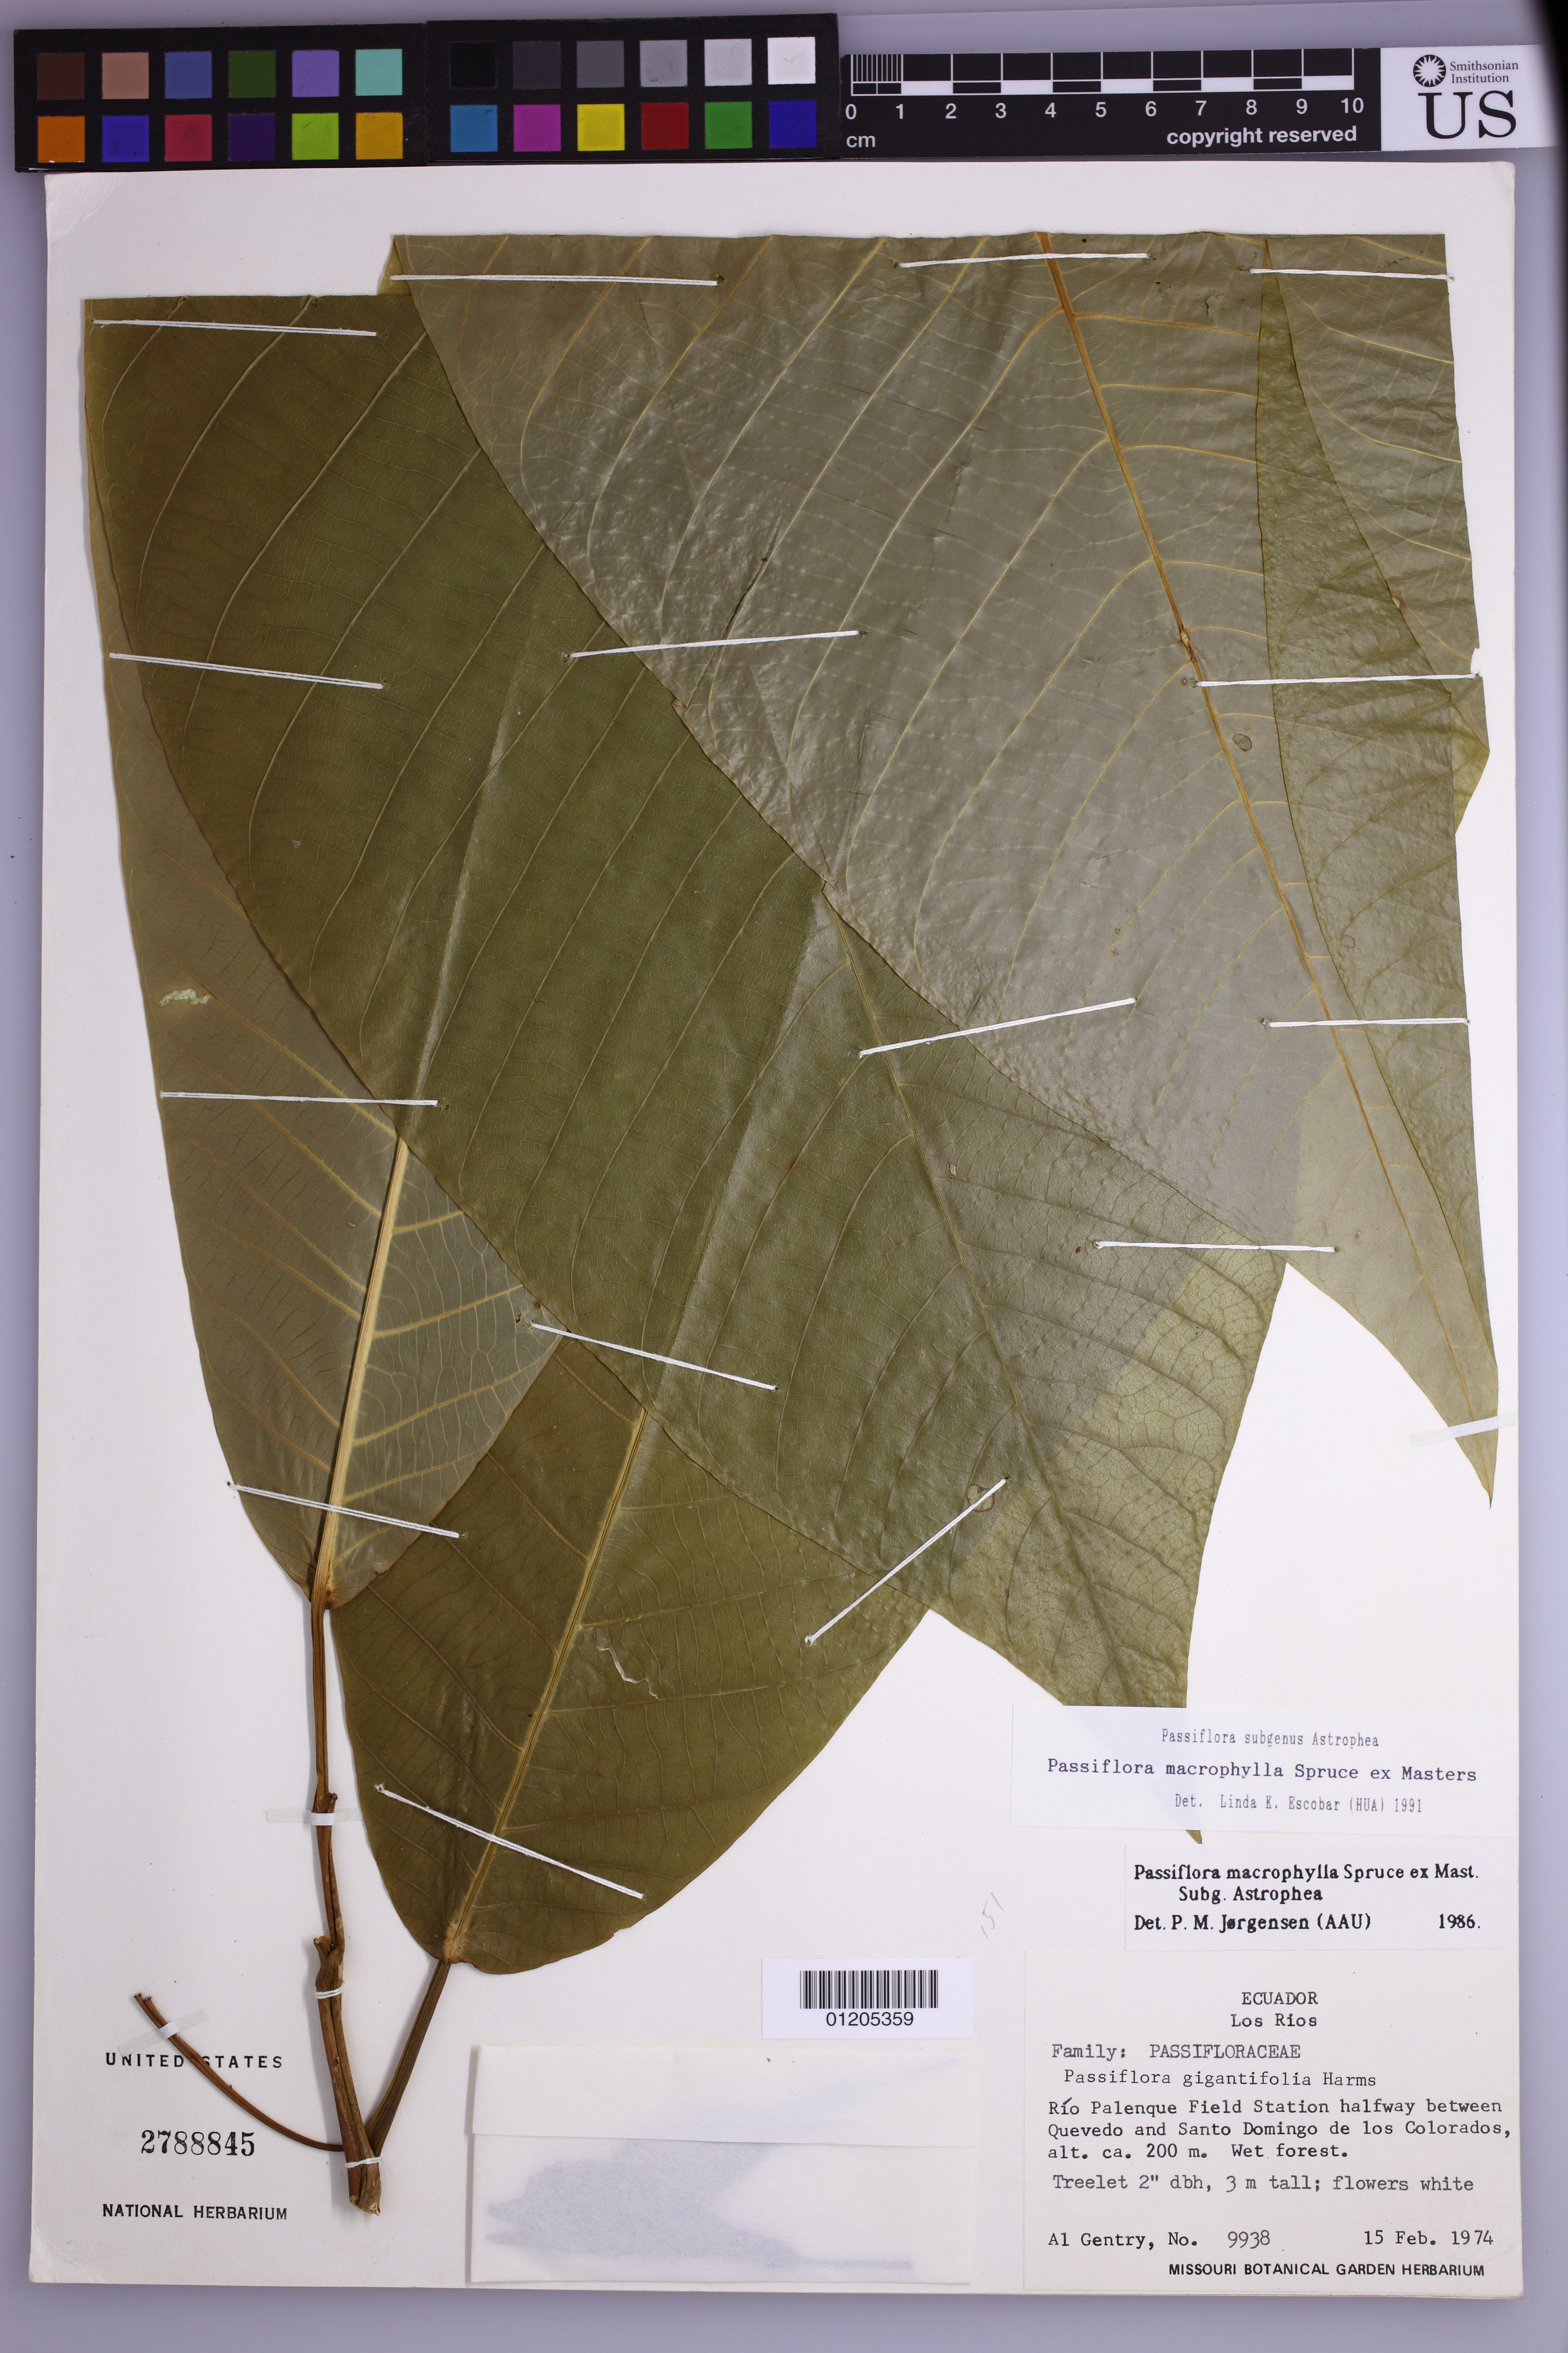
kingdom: Plantae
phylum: Tracheophyta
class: Magnoliopsida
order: Malpighiales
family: Passifloraceae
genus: Passiflora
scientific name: Passiflora macrophylla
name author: Mast.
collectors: A. H. Gentry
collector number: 9938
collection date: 1974-02-15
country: Ecuador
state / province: Los Rios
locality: Rio Palenque Field Station halfway between Quevedo and Santo Domingo de Los Colorados,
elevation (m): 200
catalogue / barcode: US 2788845